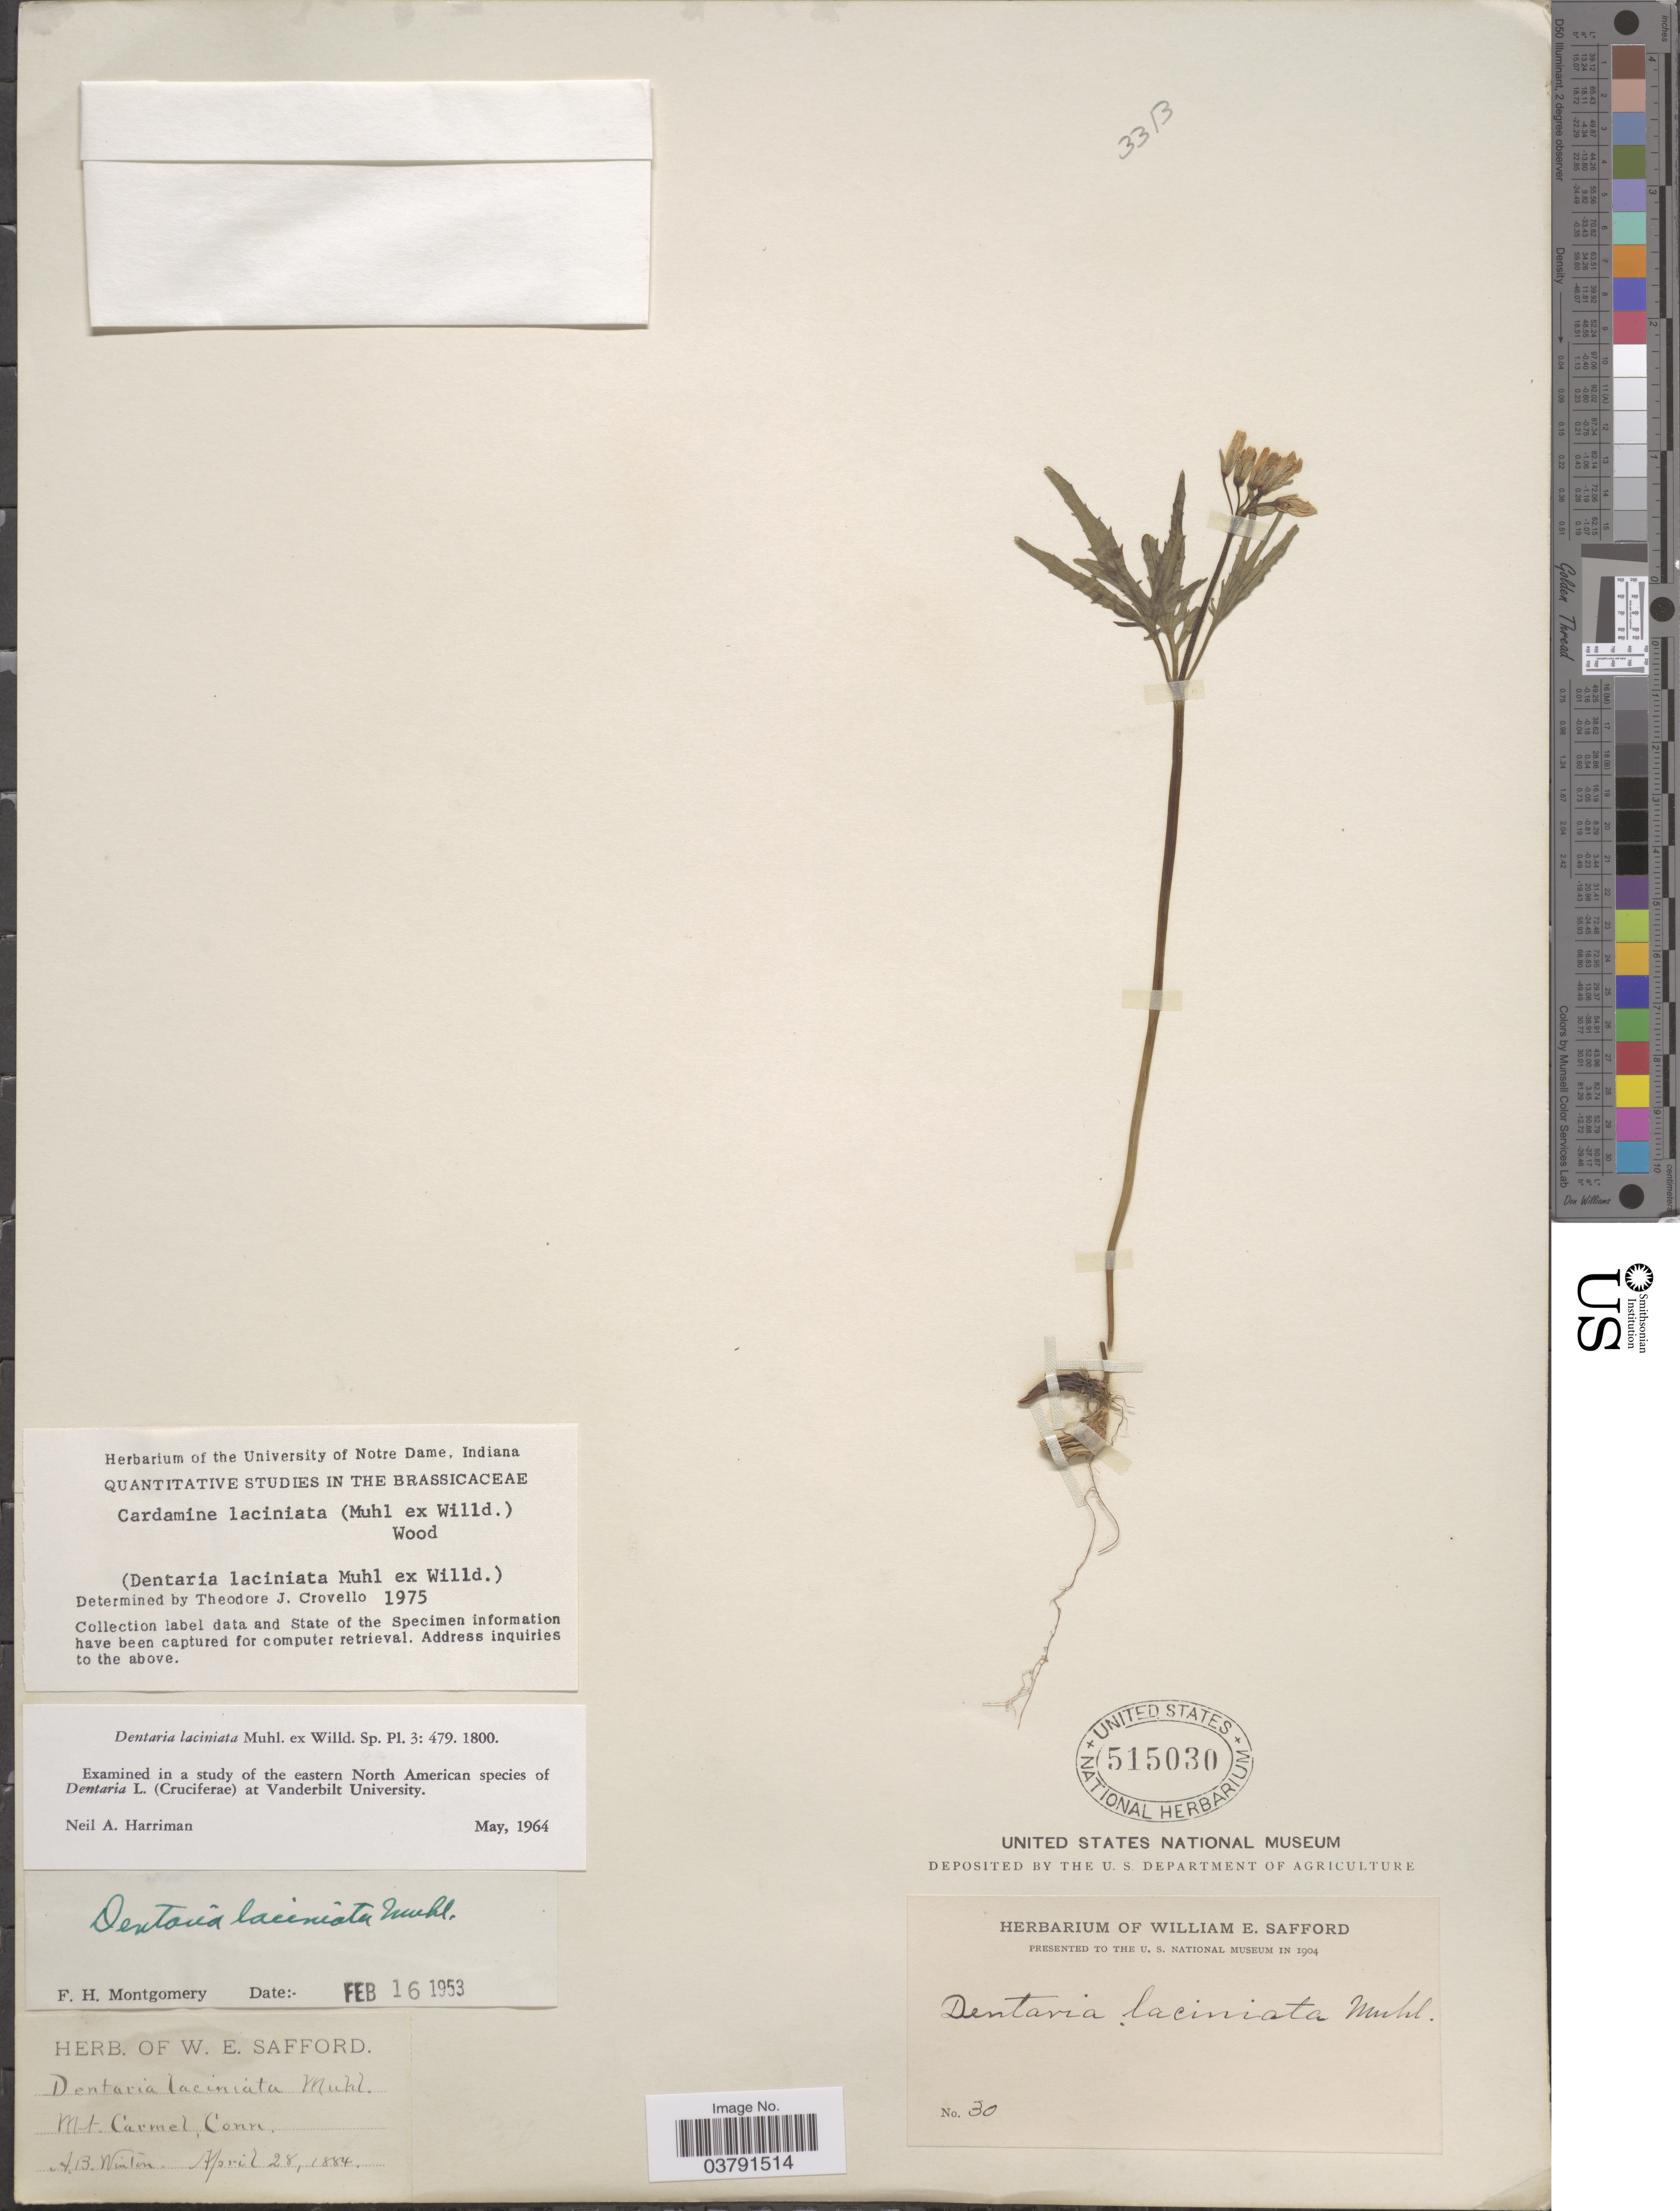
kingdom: Plantae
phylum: Tracheophyta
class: Magnoliopsida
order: Brassicales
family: Brassicaceae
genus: Dentaria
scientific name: Dentaria laciniata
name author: Muhl.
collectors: A. Winton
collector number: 30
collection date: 1884-04-28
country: United States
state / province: Connecticut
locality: Mt. Carmel.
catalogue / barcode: US 515030